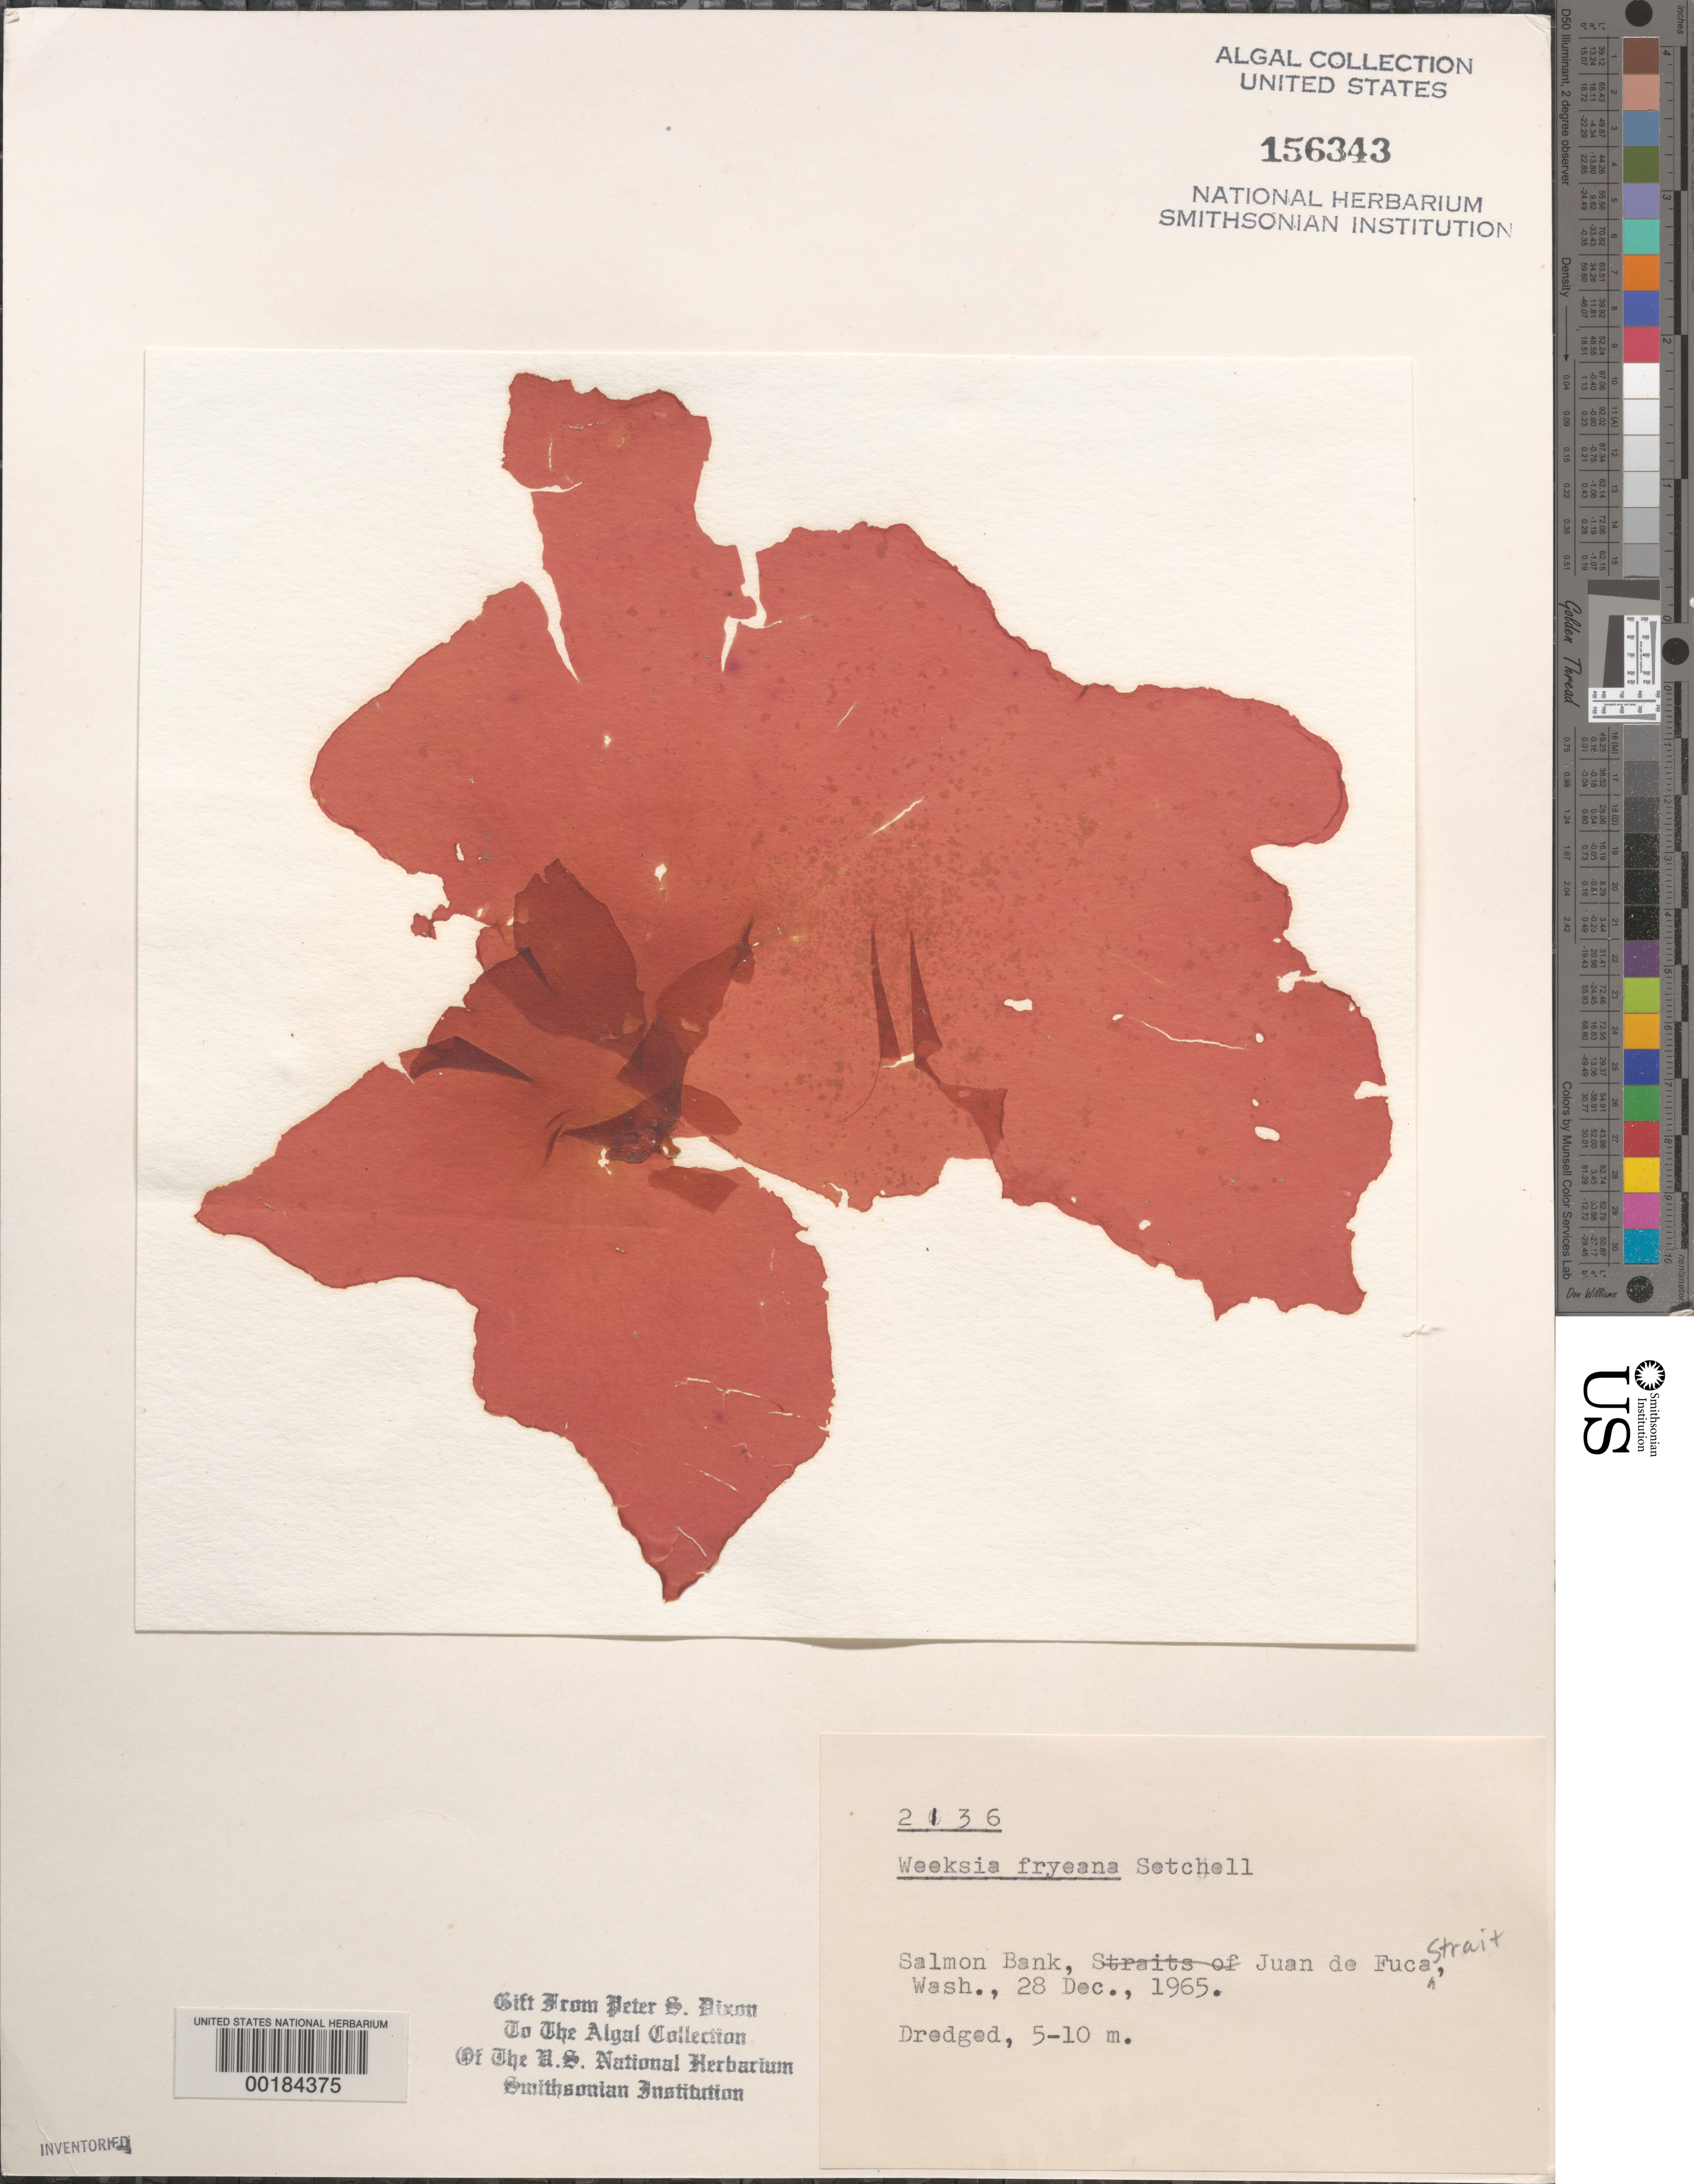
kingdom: Plantae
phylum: Rhodophyta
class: Florideophyceae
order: Gigartinales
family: Dumontiaceae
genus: Weeksia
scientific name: Weeksia coccinea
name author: (Harv.) S.C. Lindstrom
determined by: Algae name updating Project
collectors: P. S. Dixon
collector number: PSD 2136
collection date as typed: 28 Dec 1965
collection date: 1965-12-28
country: United States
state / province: Washington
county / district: San Juan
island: San Juan Islands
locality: Salmon Bank, Strait of Juan de Fuca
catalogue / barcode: US 156343